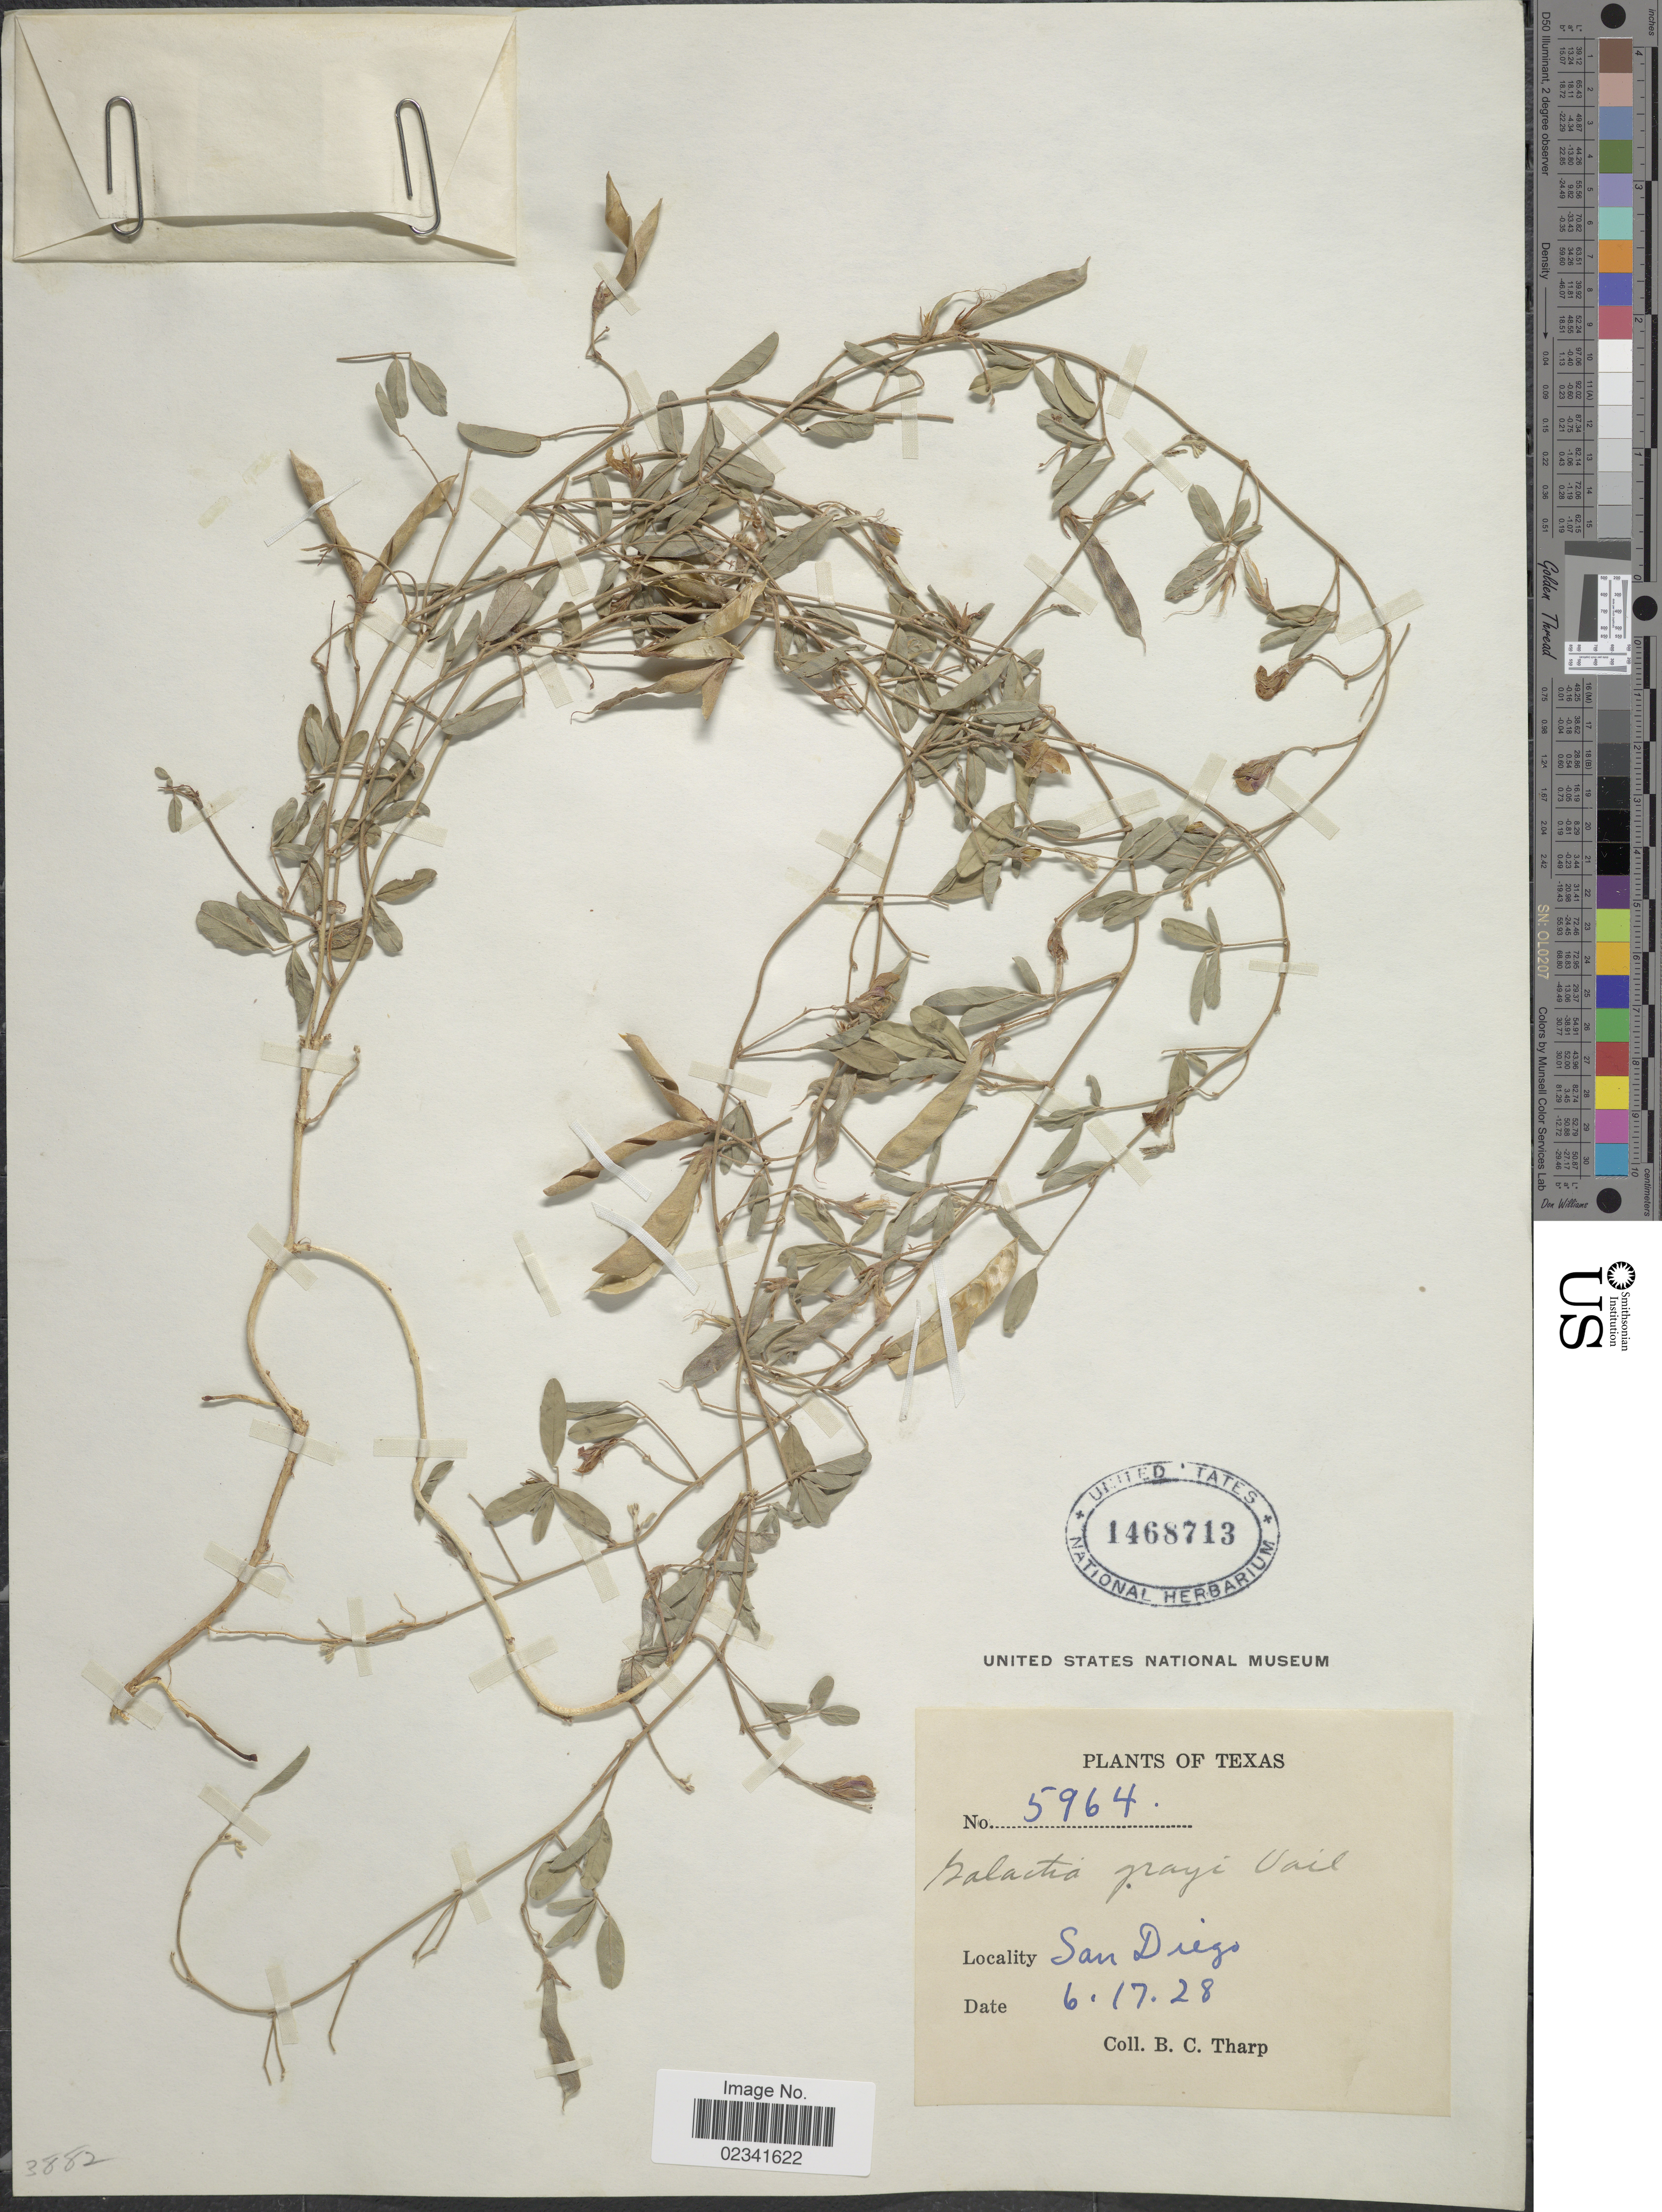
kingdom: Plantae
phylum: Tracheophyta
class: Magnoliopsida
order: Fabales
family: Fabaceae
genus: Galactia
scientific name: Galactia grayi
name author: Vail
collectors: B. C. Tharp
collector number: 5964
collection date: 1928-06-17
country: United States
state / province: Texas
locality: San Diego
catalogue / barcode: US 1468713